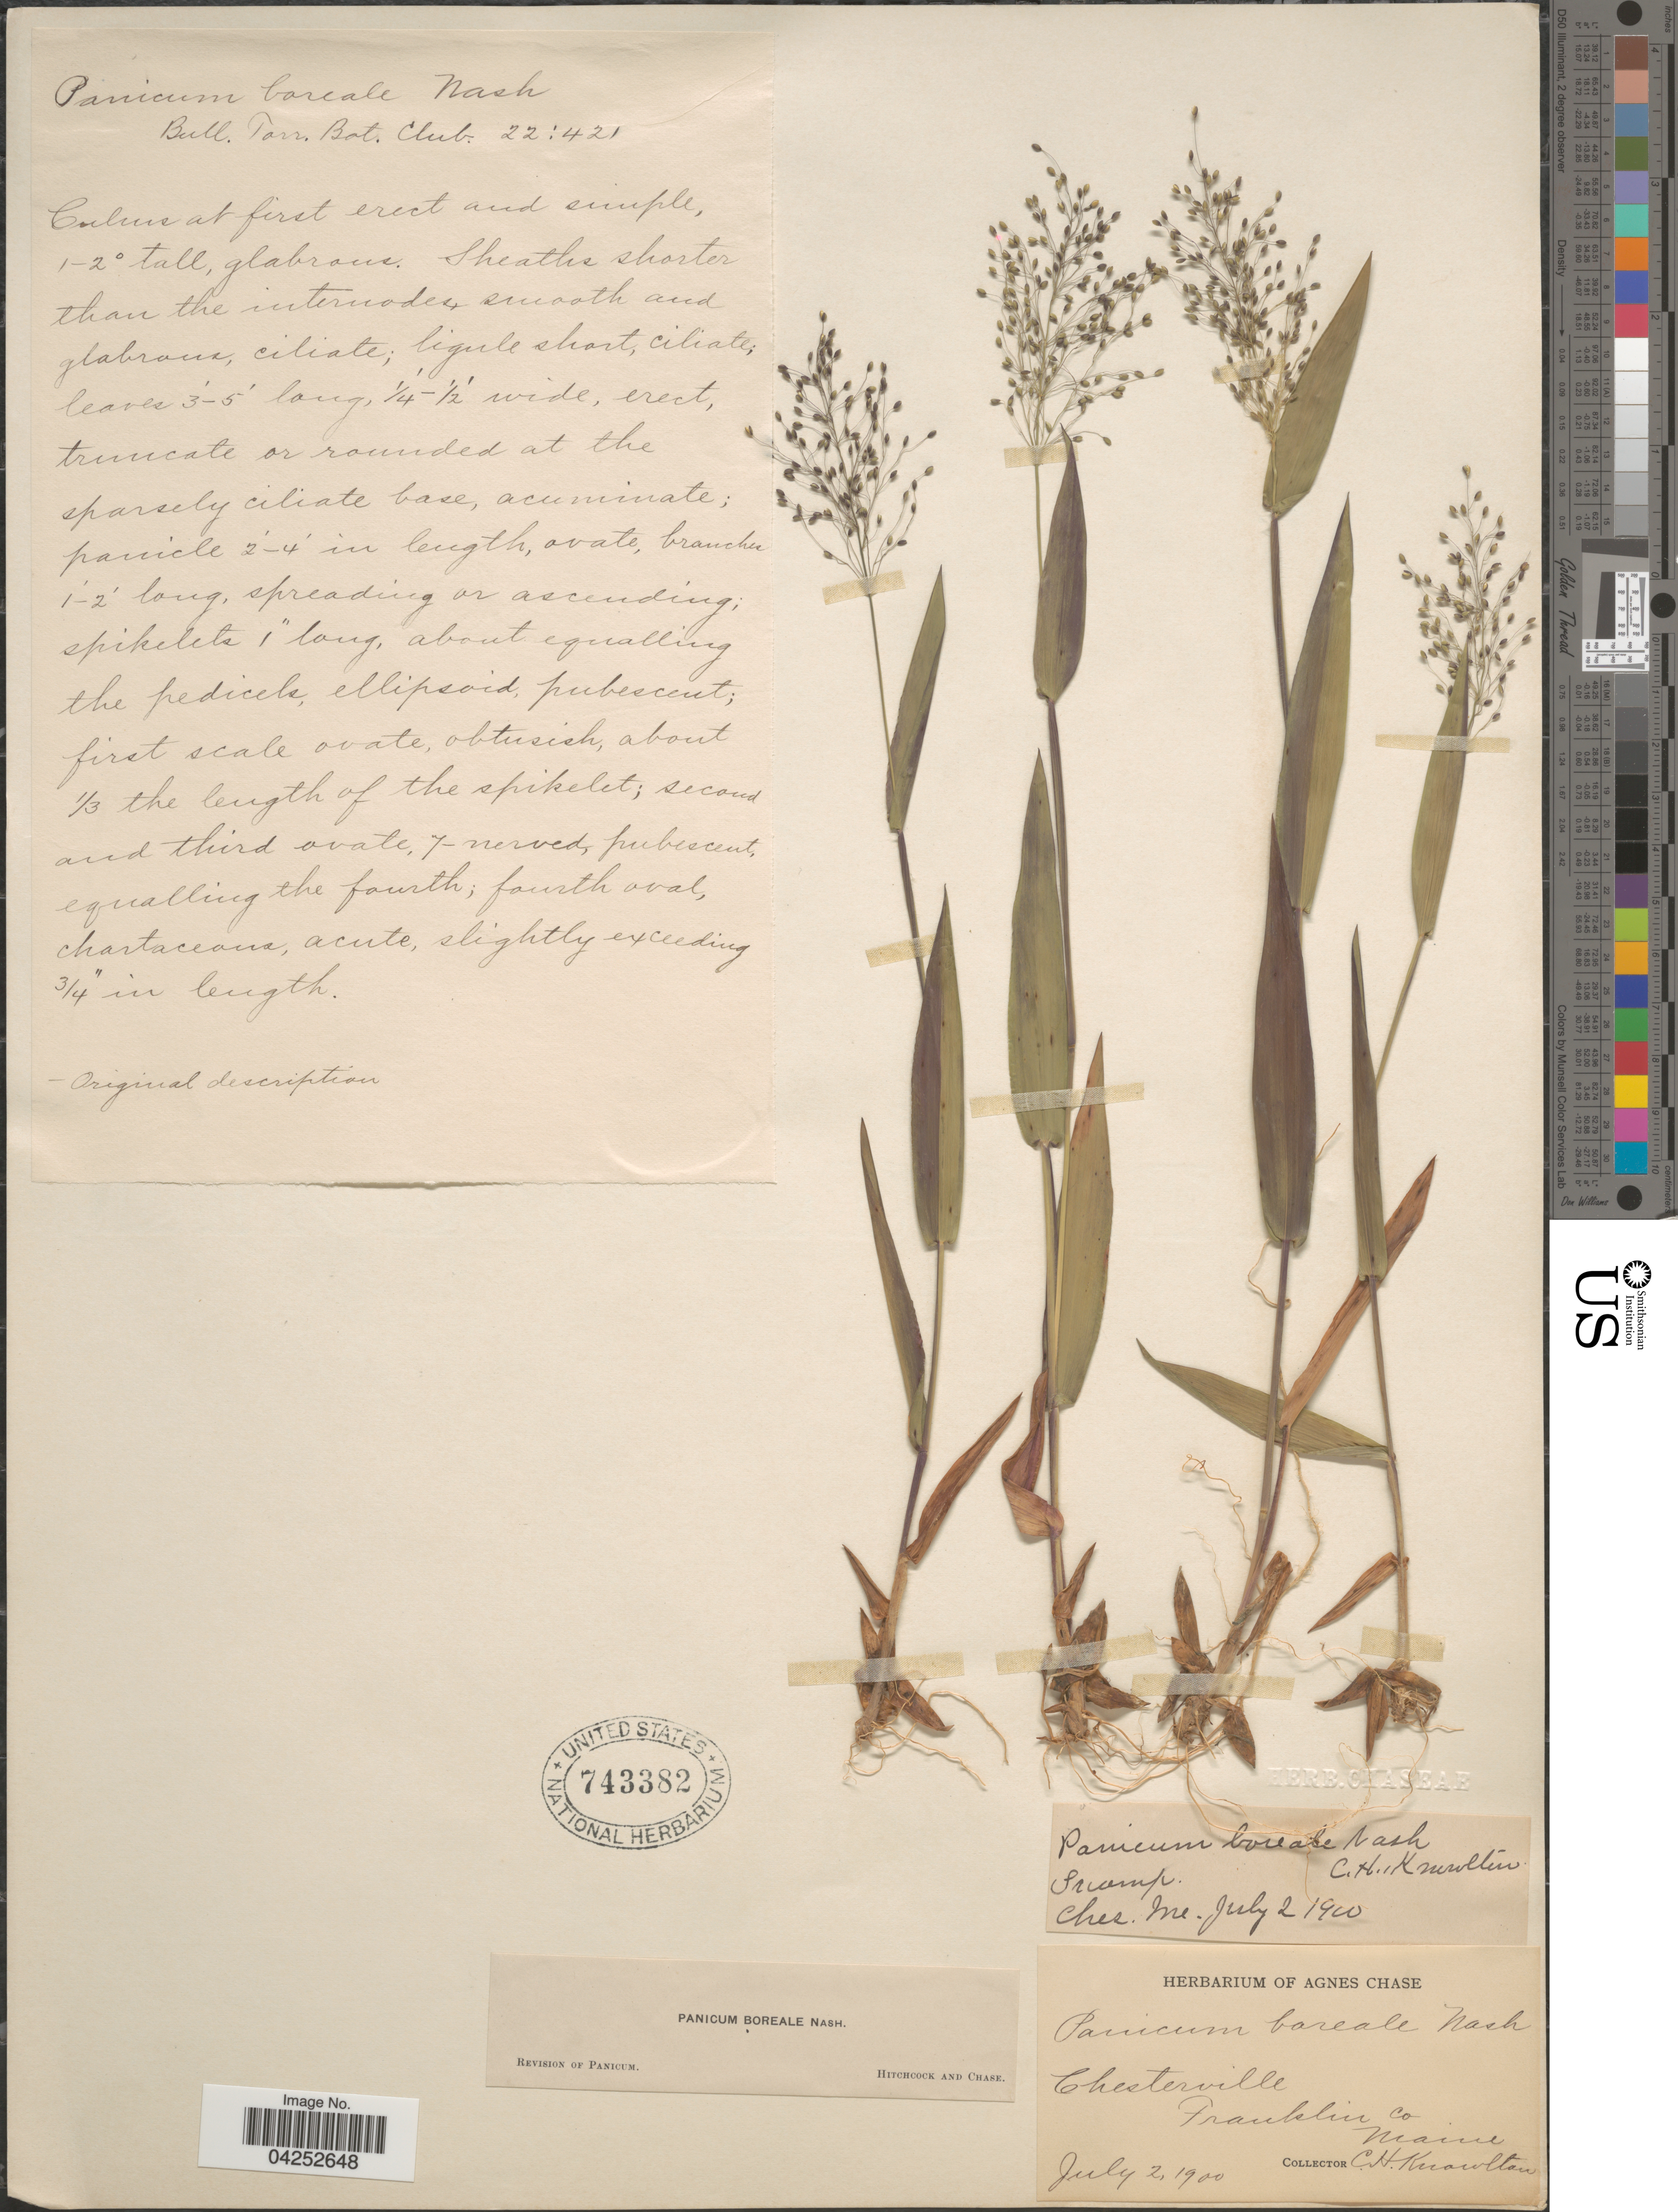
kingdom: Plantae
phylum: Tracheophyta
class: Liliopsida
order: Poales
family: Poaceae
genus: Dichanthelium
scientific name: Dichanthelium boreale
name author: (Nash) Freckmann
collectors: C. H. Knowlton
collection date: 1900-07-02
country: United States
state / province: Maine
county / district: Franklin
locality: Chesterville. Franklin Co.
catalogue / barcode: US 743382